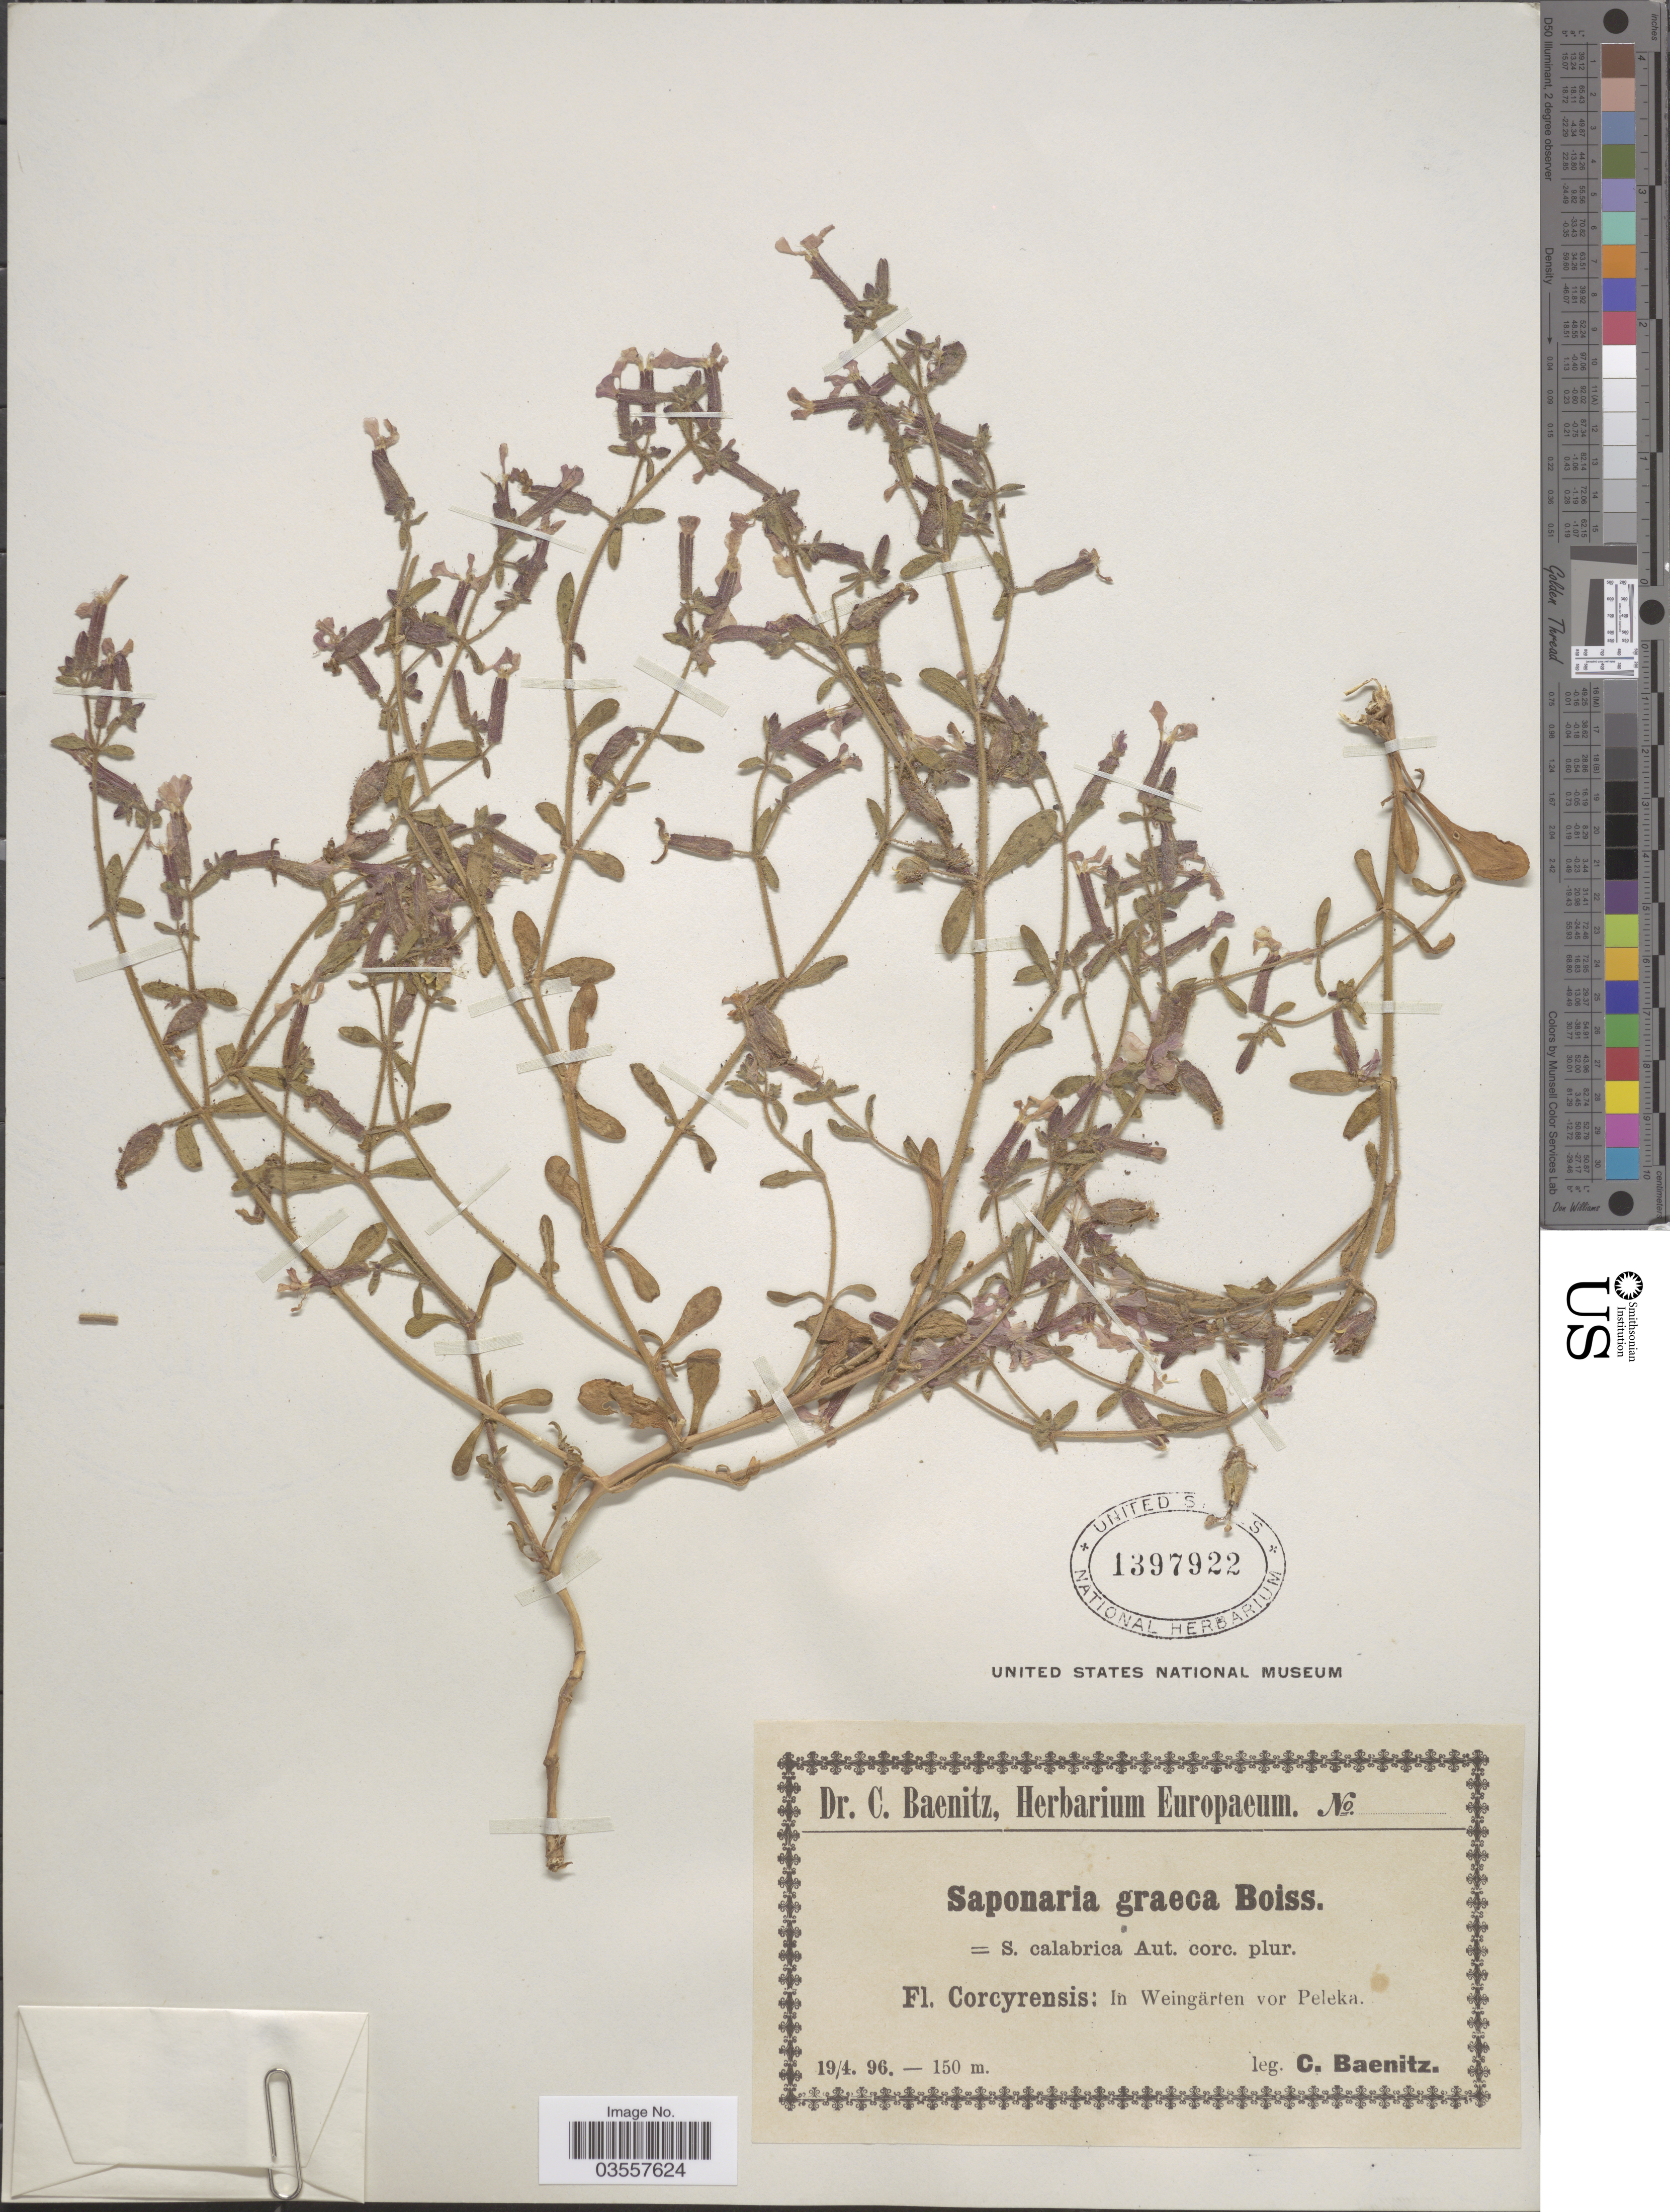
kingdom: Plantae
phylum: Tracheophyta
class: Magnoliopsida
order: Caryophyllales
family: Caryophyllaceae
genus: Saponaria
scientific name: Saponaria graeca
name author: Schreb.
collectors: C. G. Baenitz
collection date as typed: Transcribed d/m/y: 19/4/96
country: Greece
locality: Corcyrensis: In Weingärten vor Peleka.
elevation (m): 150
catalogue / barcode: US 1397922